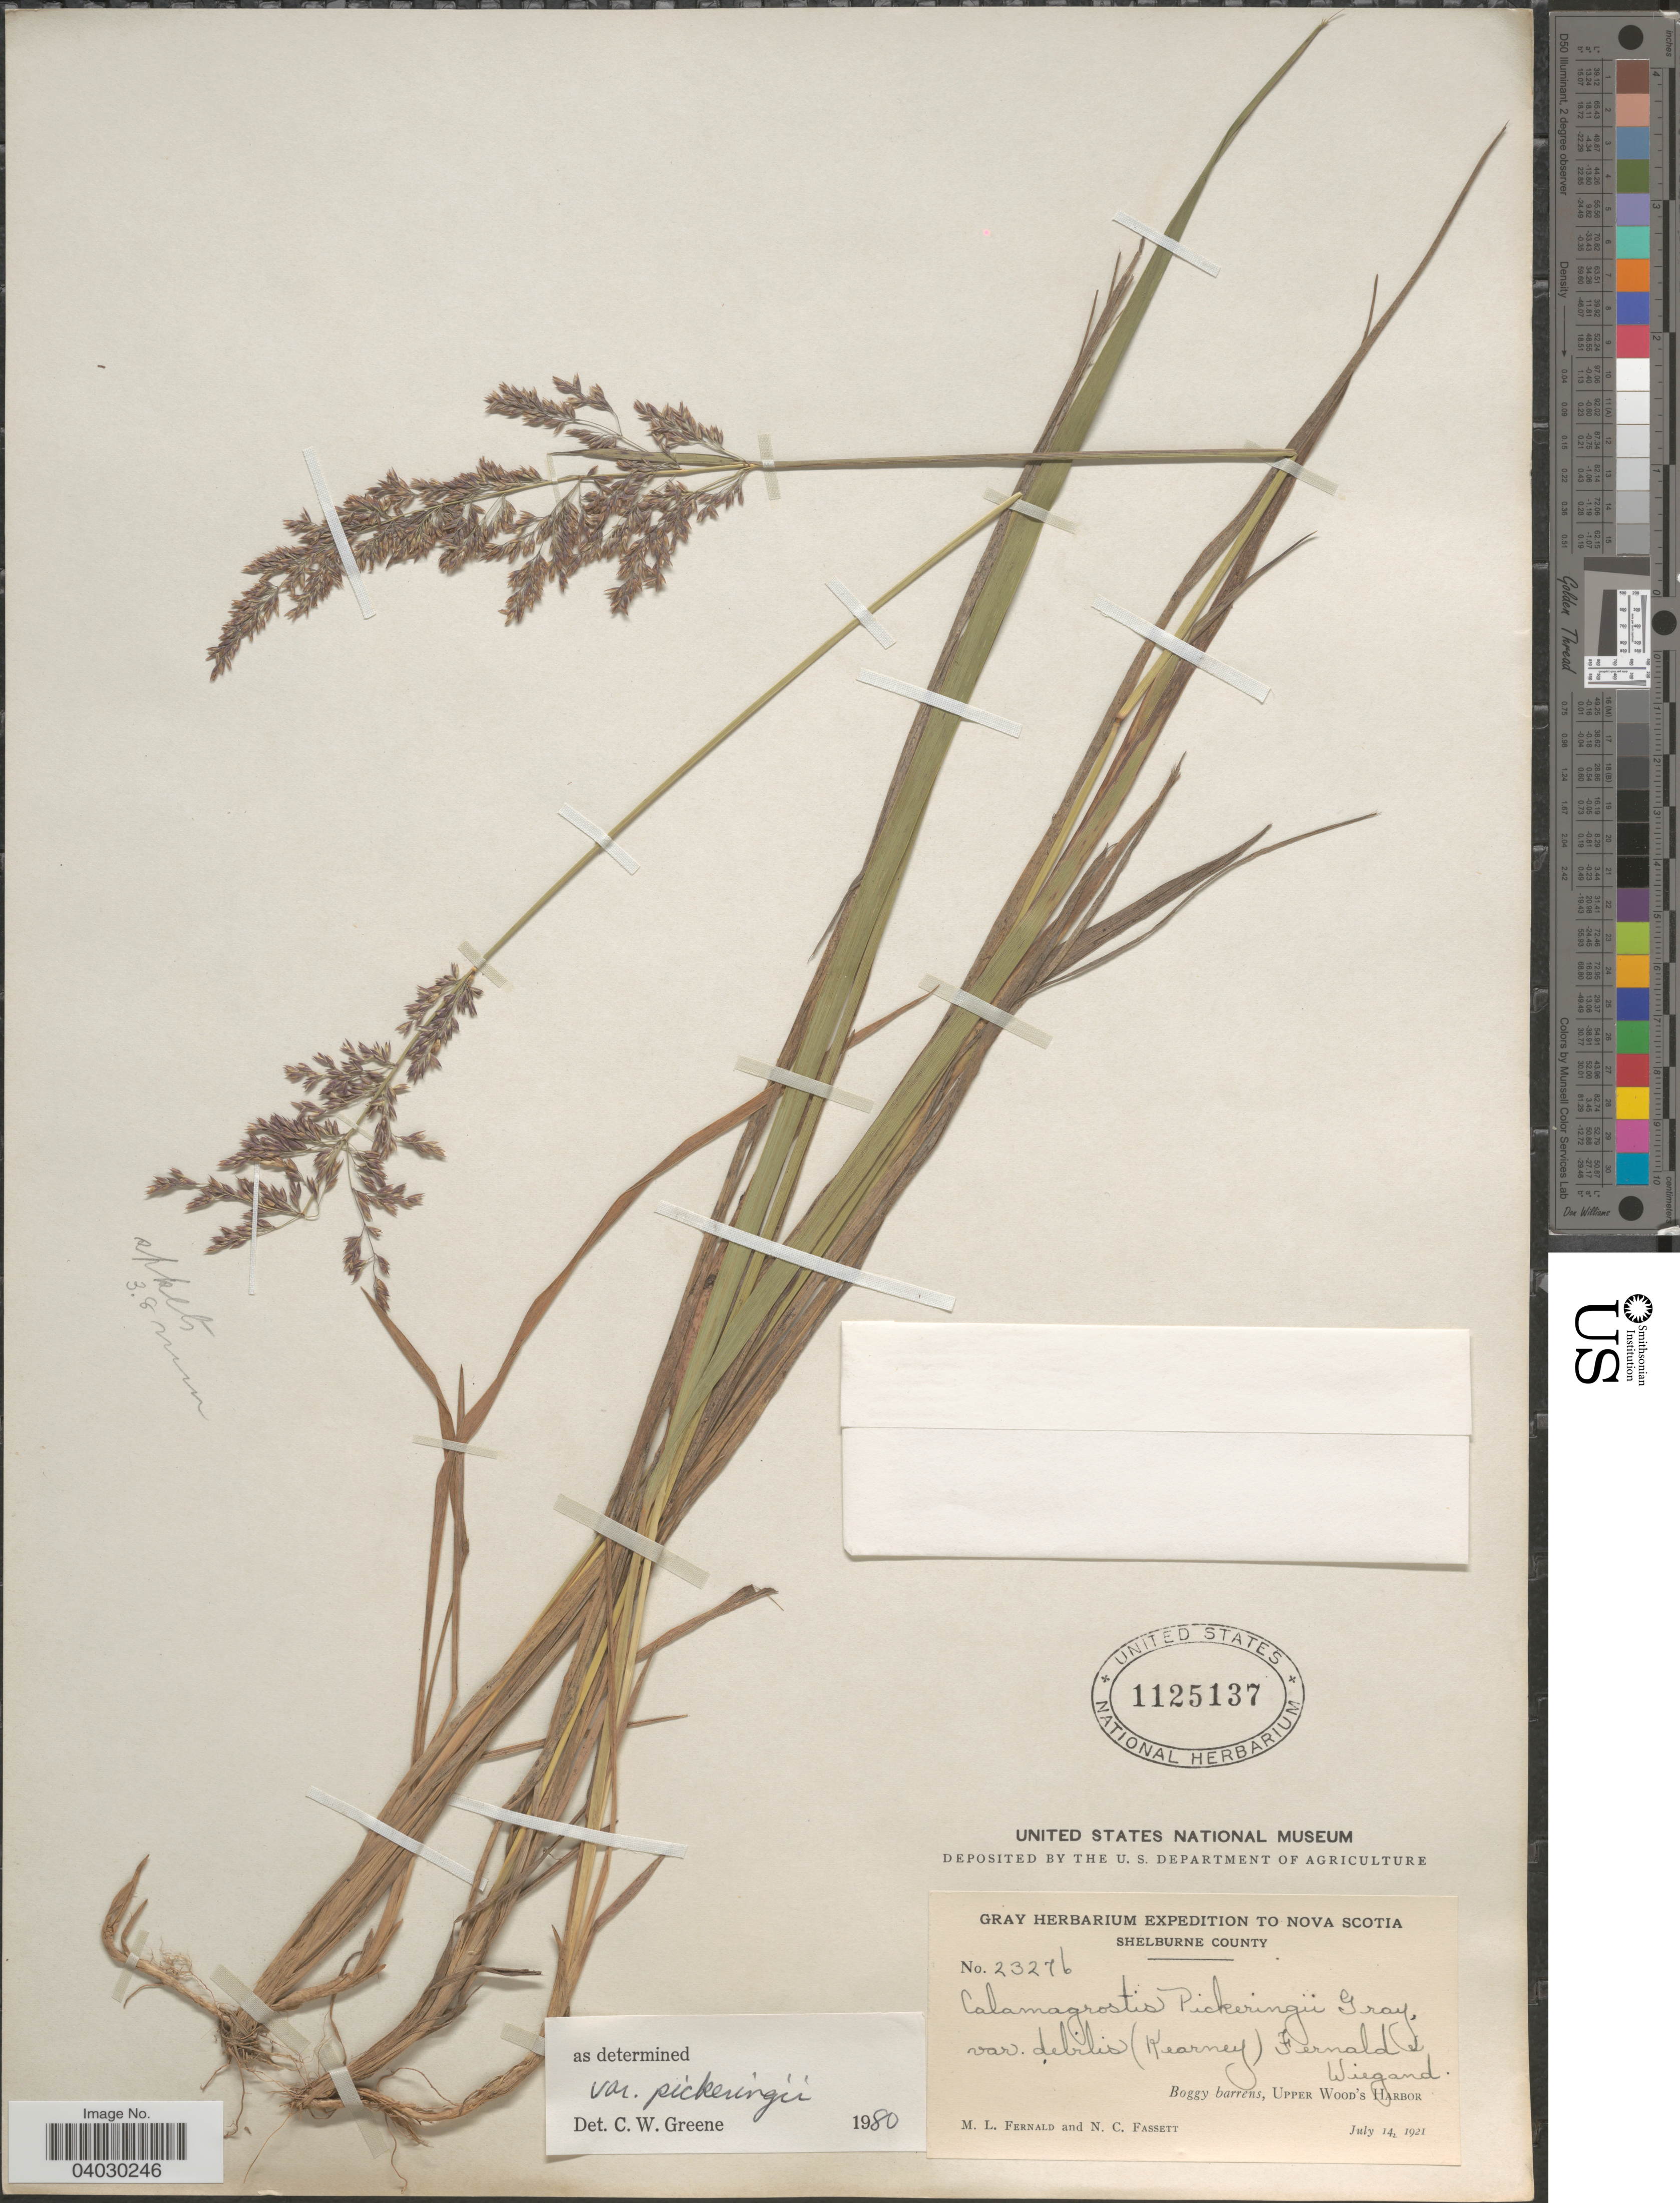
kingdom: Plantae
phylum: Tracheophyta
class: Liliopsida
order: Poales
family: Poaceae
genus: Calamagrostis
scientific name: Calamagrostis pickeringii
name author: A. Gray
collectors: M. L. Fernald & N. C. Fassett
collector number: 23276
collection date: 1921-07-14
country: Canada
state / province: Nova Scotia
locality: Shelburne County. Upper Wood's Harbor.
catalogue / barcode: US 1125137